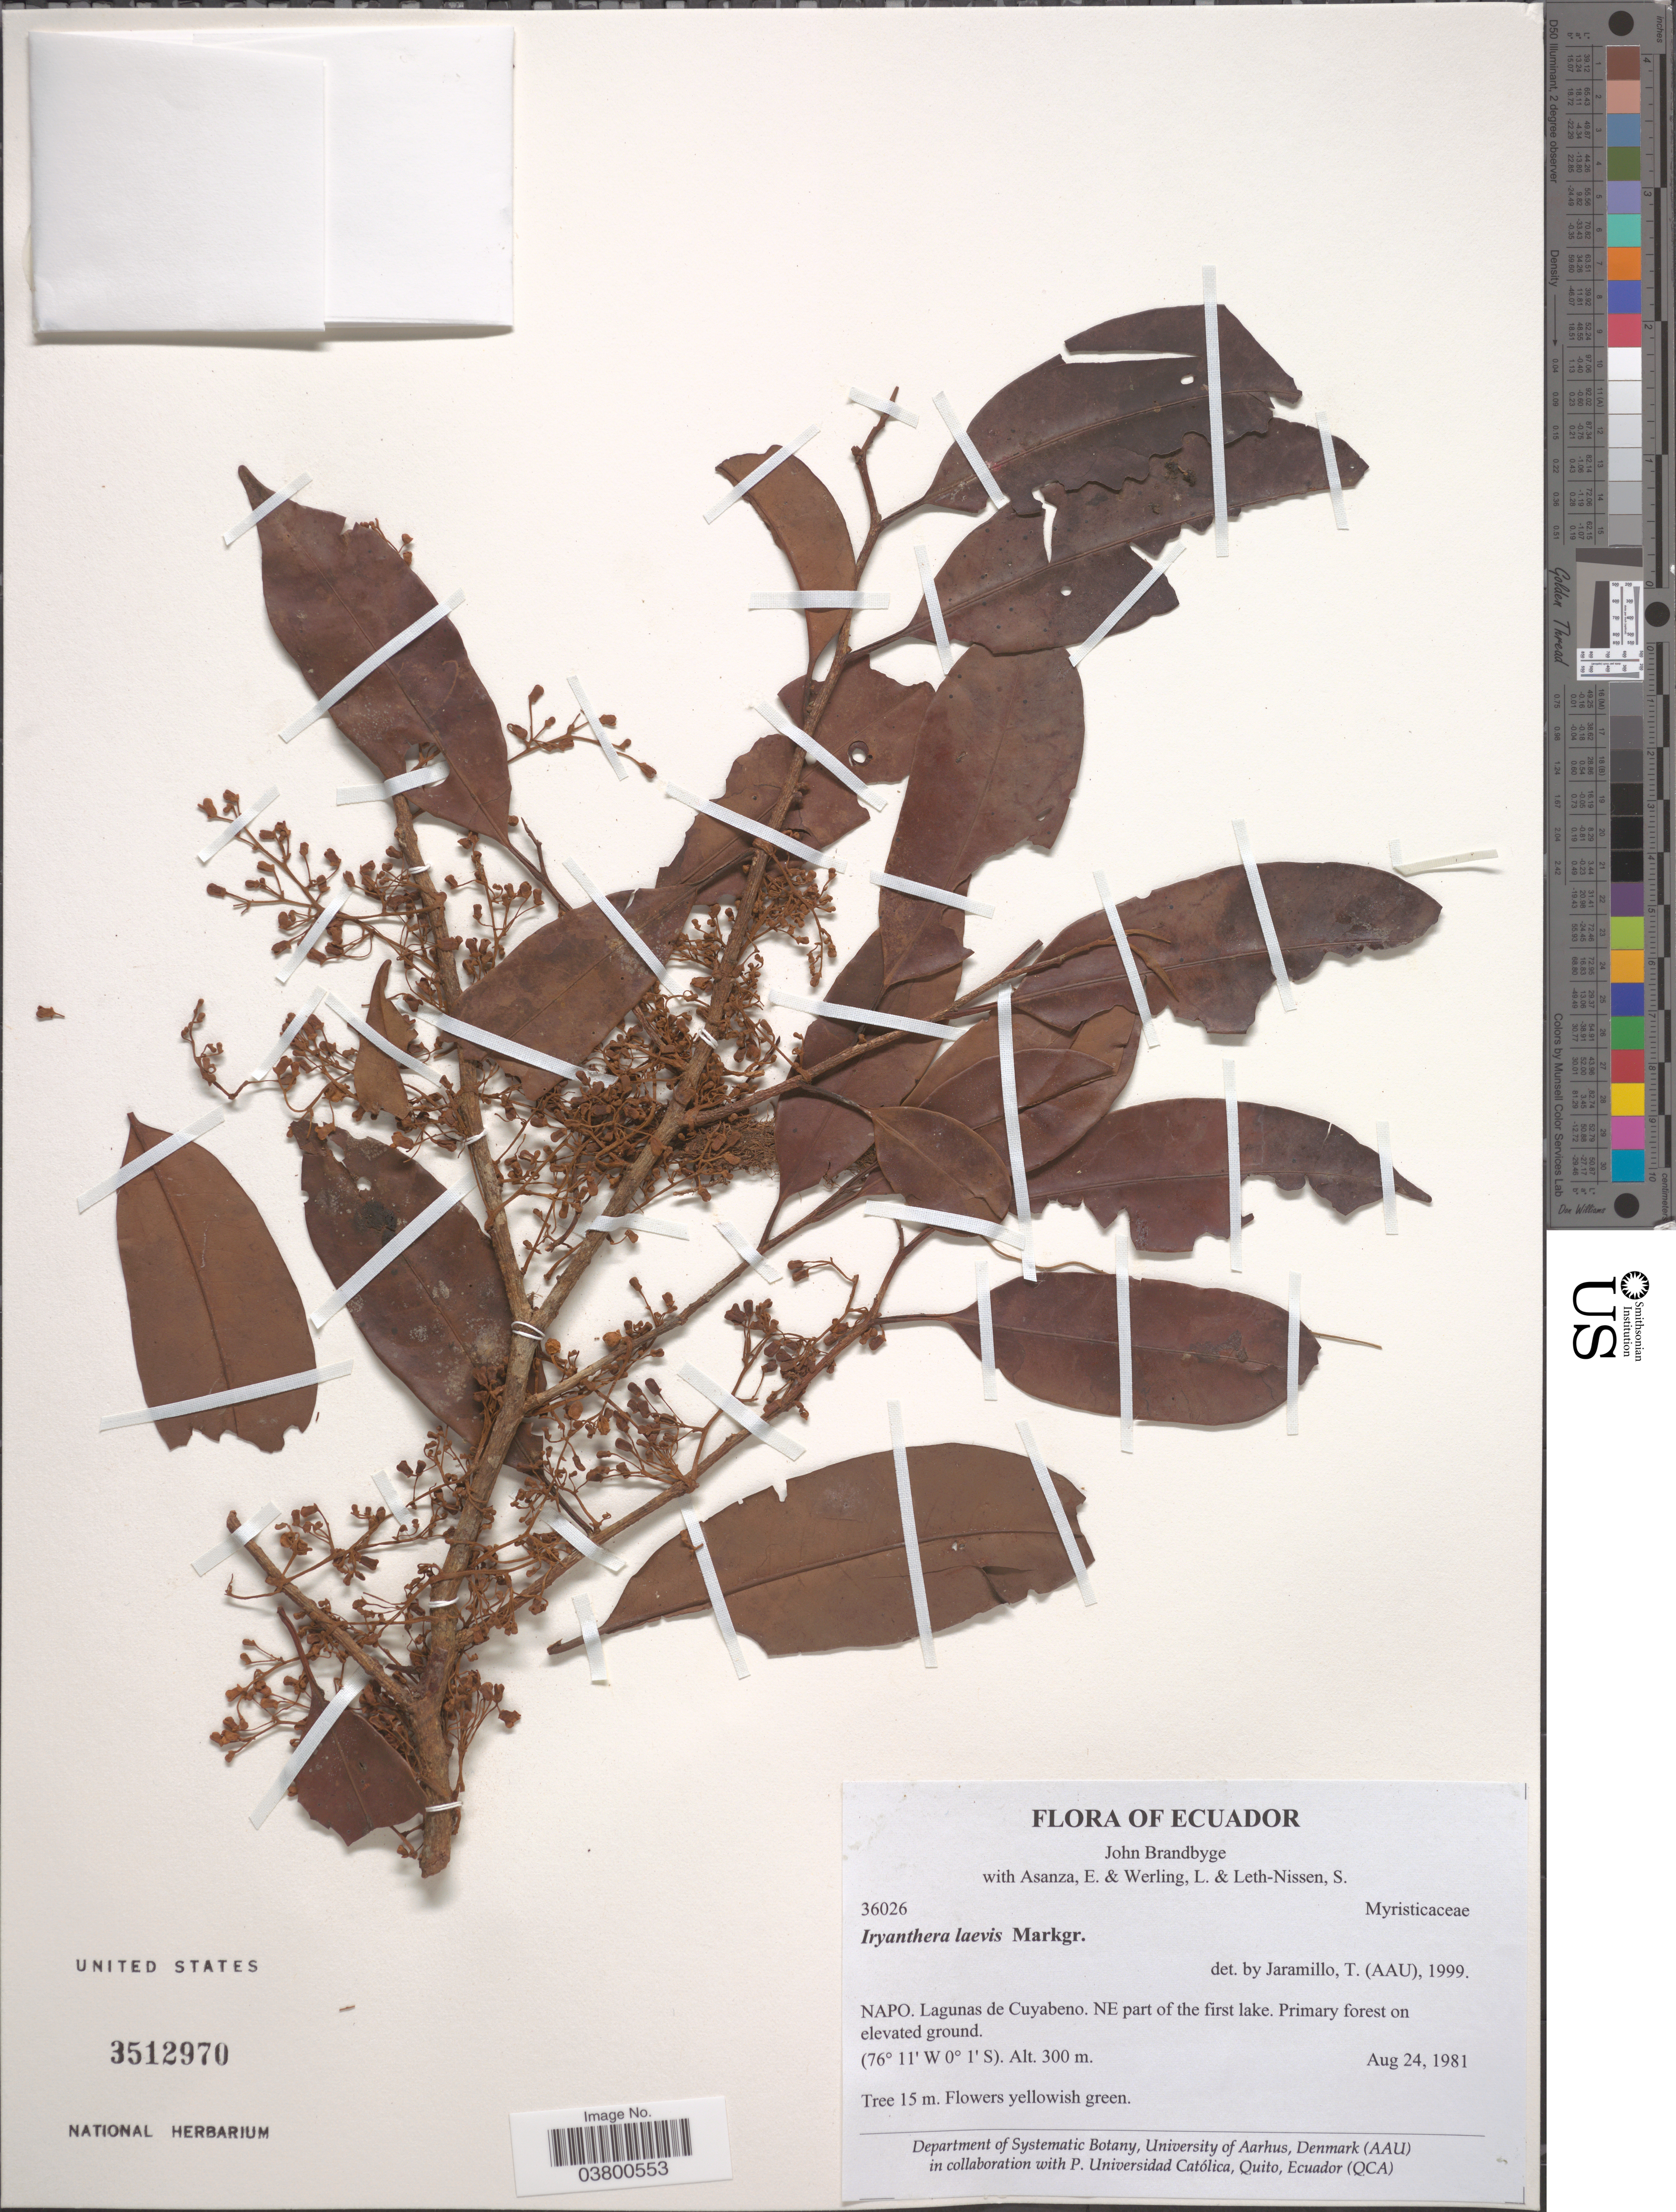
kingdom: Plantae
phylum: Tracheophyta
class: Magnoliopsida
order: Magnoliales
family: Myristicaceae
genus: Iryanthera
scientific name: Iryanthera laevis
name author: Markgr.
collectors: J. Brandbyge, E. Asanza, L. Werling & S. Leth-Nissen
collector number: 36026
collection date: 1981-08-24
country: Ecuador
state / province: Napo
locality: Lagunas de Cuyabeno. NE part of the first lake.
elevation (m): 300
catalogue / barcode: US 3512970